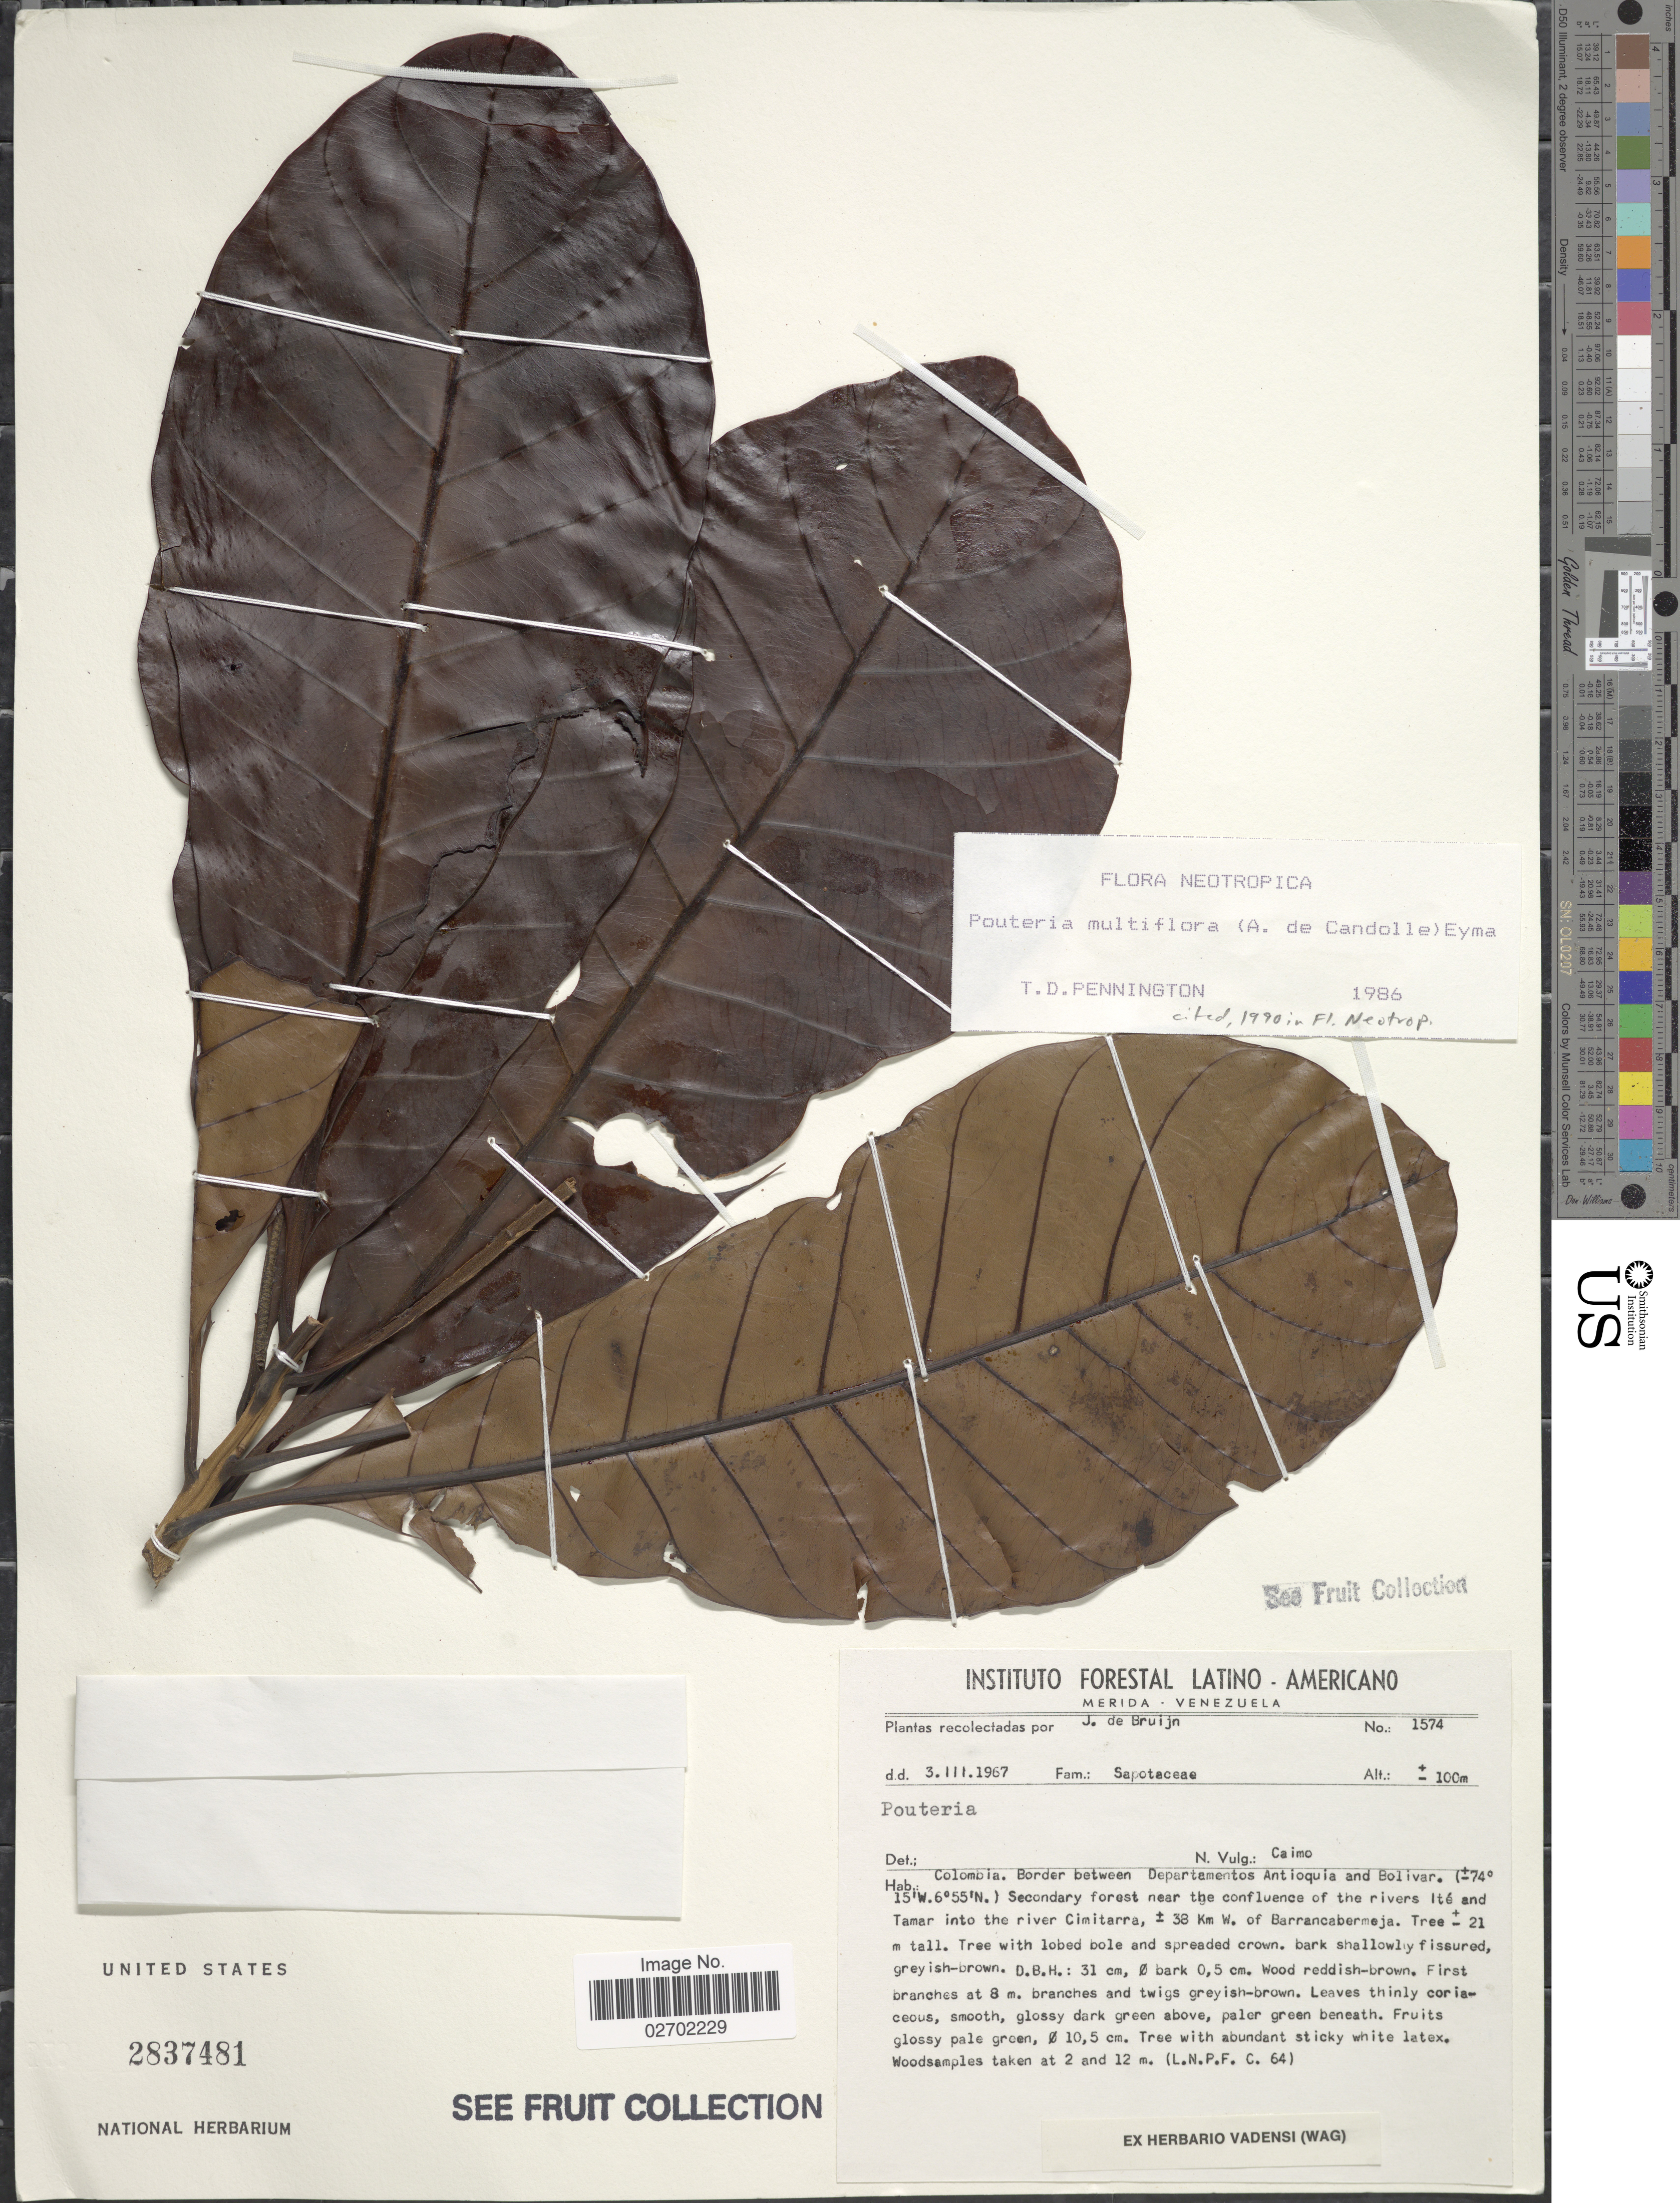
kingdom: Plantae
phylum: Tracheophyta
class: Magnoliopsida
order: Ericales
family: Sapotaceae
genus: Pouteria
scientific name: Pouteria multiflora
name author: (A. DC.) Eyma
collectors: J. Bruijn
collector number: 1574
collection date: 1967-03-03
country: Colombia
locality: Border between Departamentos Antioquia and Bolivar. Secondary forest near the confluence of the river Ité and Tamar into the rivers Cimitara, ± 38 Km W. of Barrancabermeja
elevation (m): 100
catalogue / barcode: US 2837481